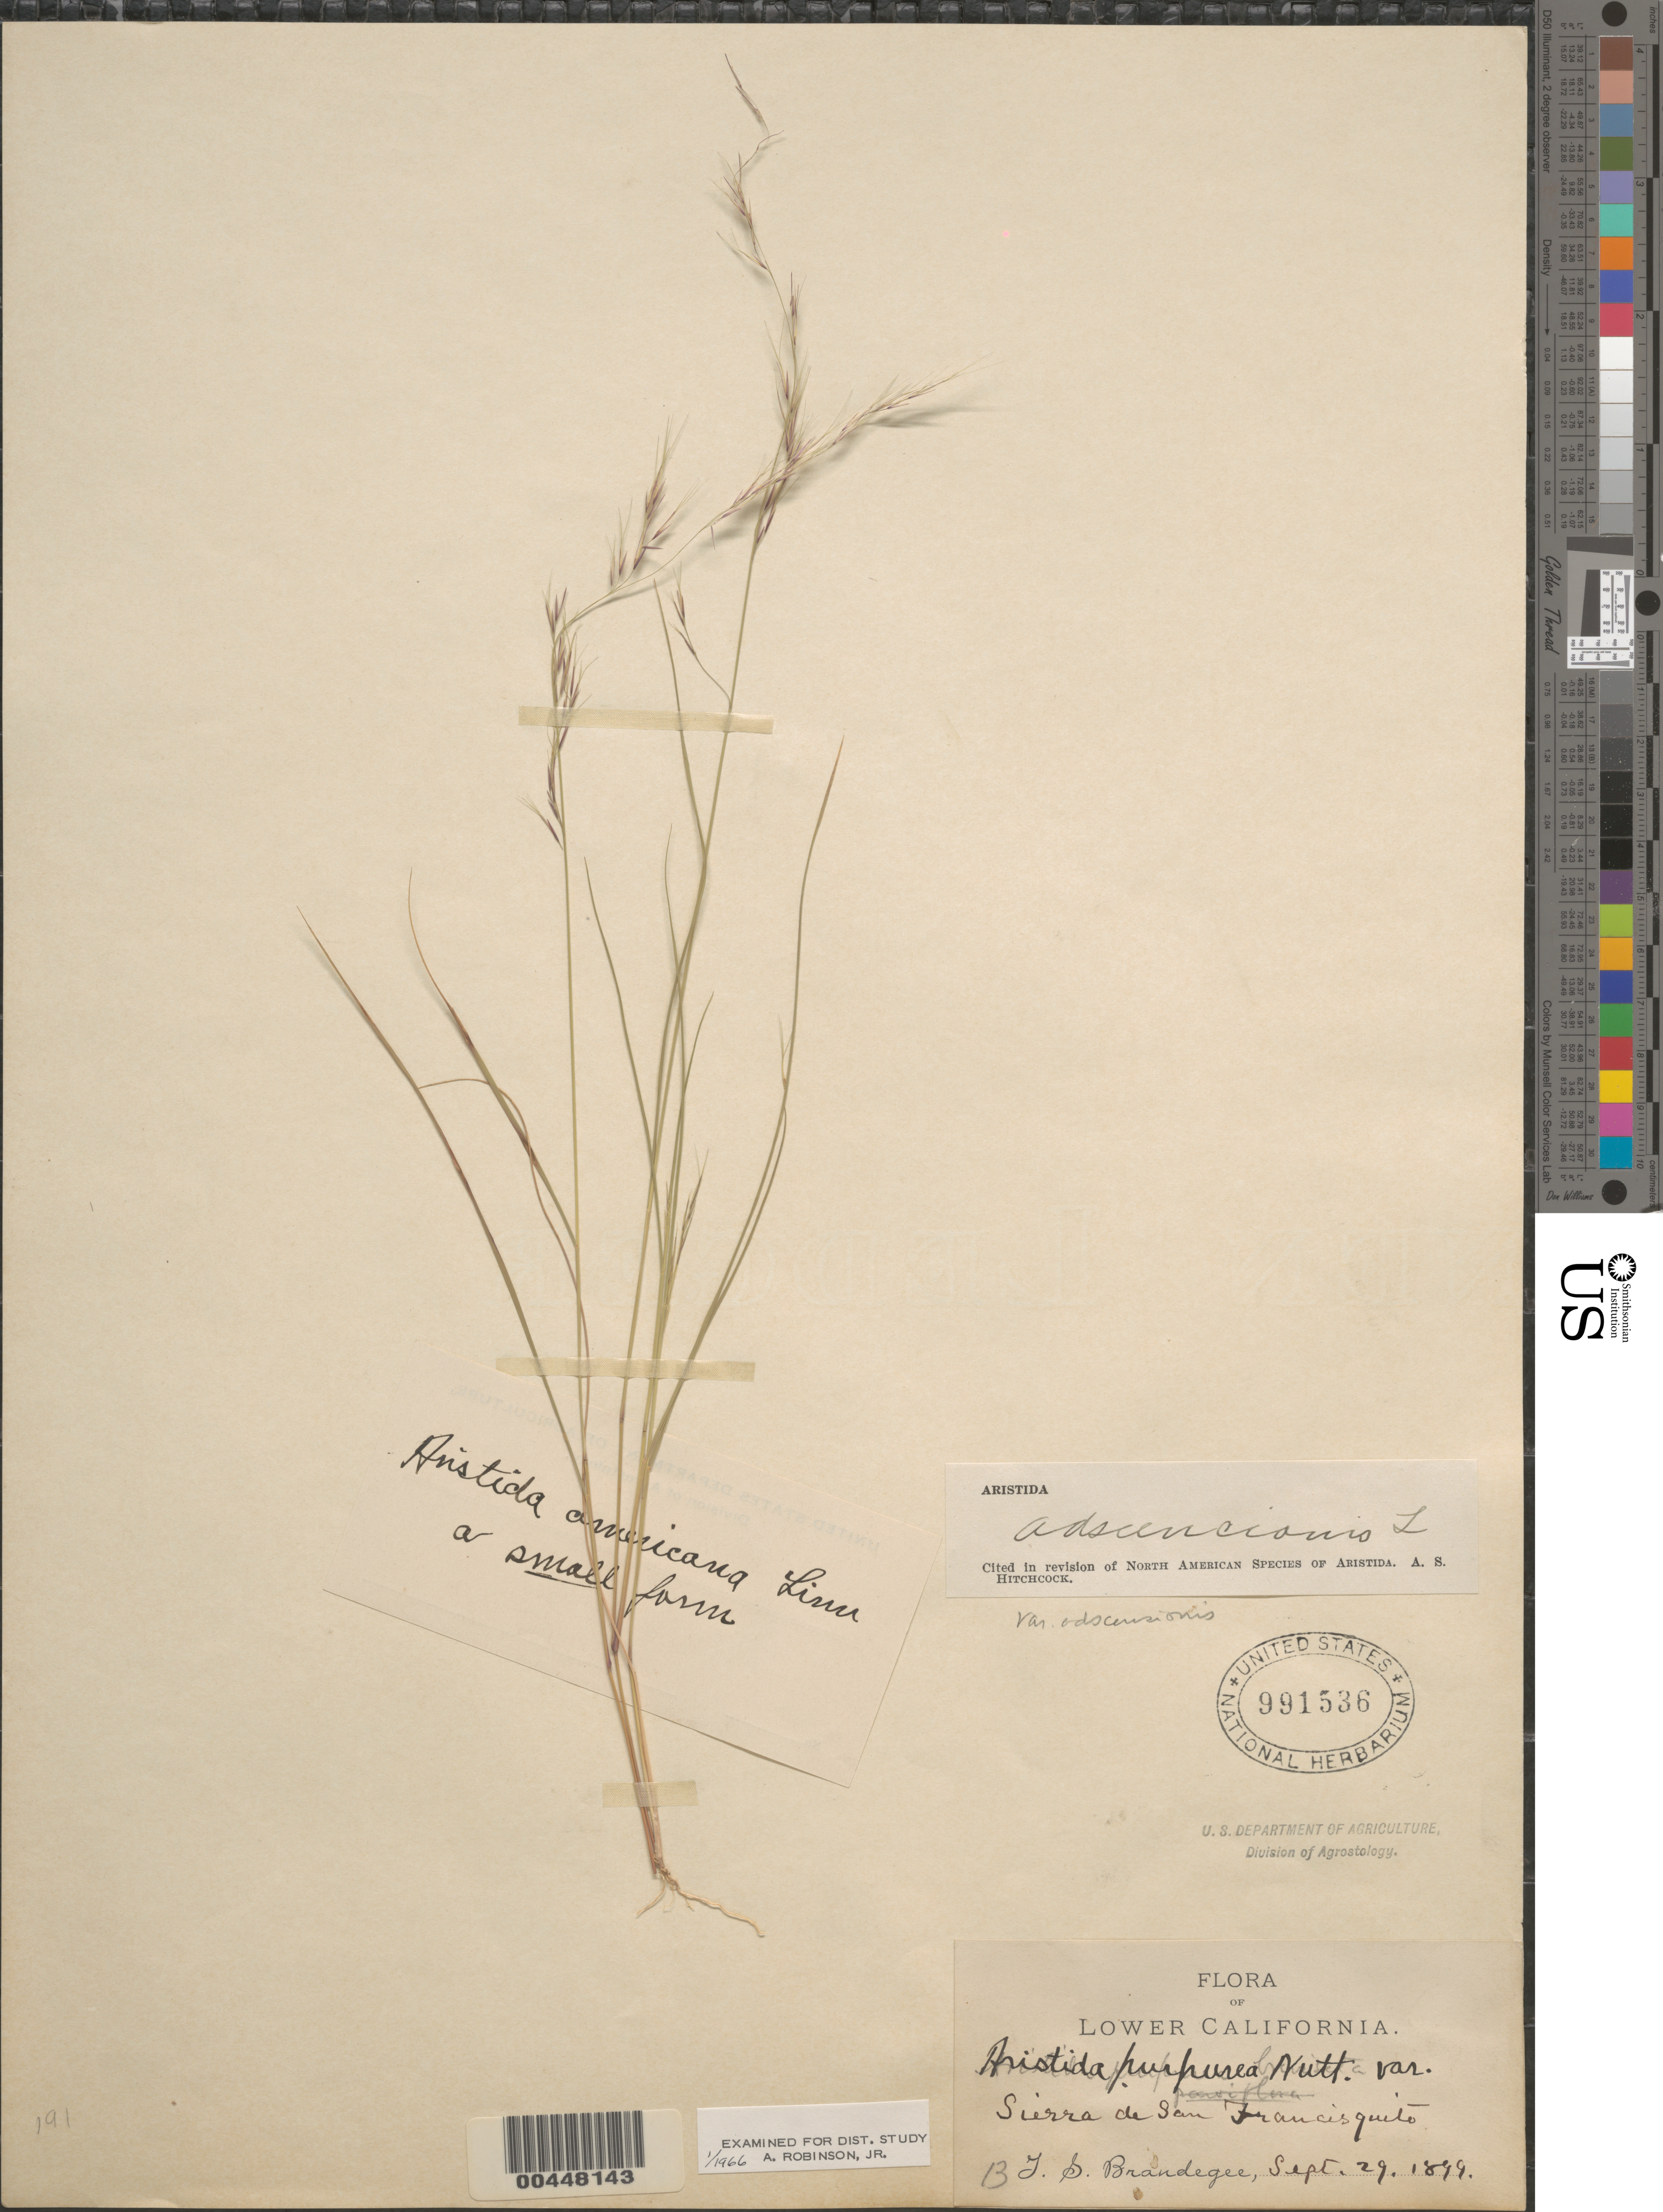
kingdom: Plantae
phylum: Tracheophyta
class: Liliopsida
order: Poales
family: Poaceae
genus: Aristida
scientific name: Aristida adscensionis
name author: L.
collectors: T. S. Brandegee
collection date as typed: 29 Sep 1899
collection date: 1899-09-29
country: Mexico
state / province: Baja California Norte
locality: Sierra de San Francisquito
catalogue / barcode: US 991536